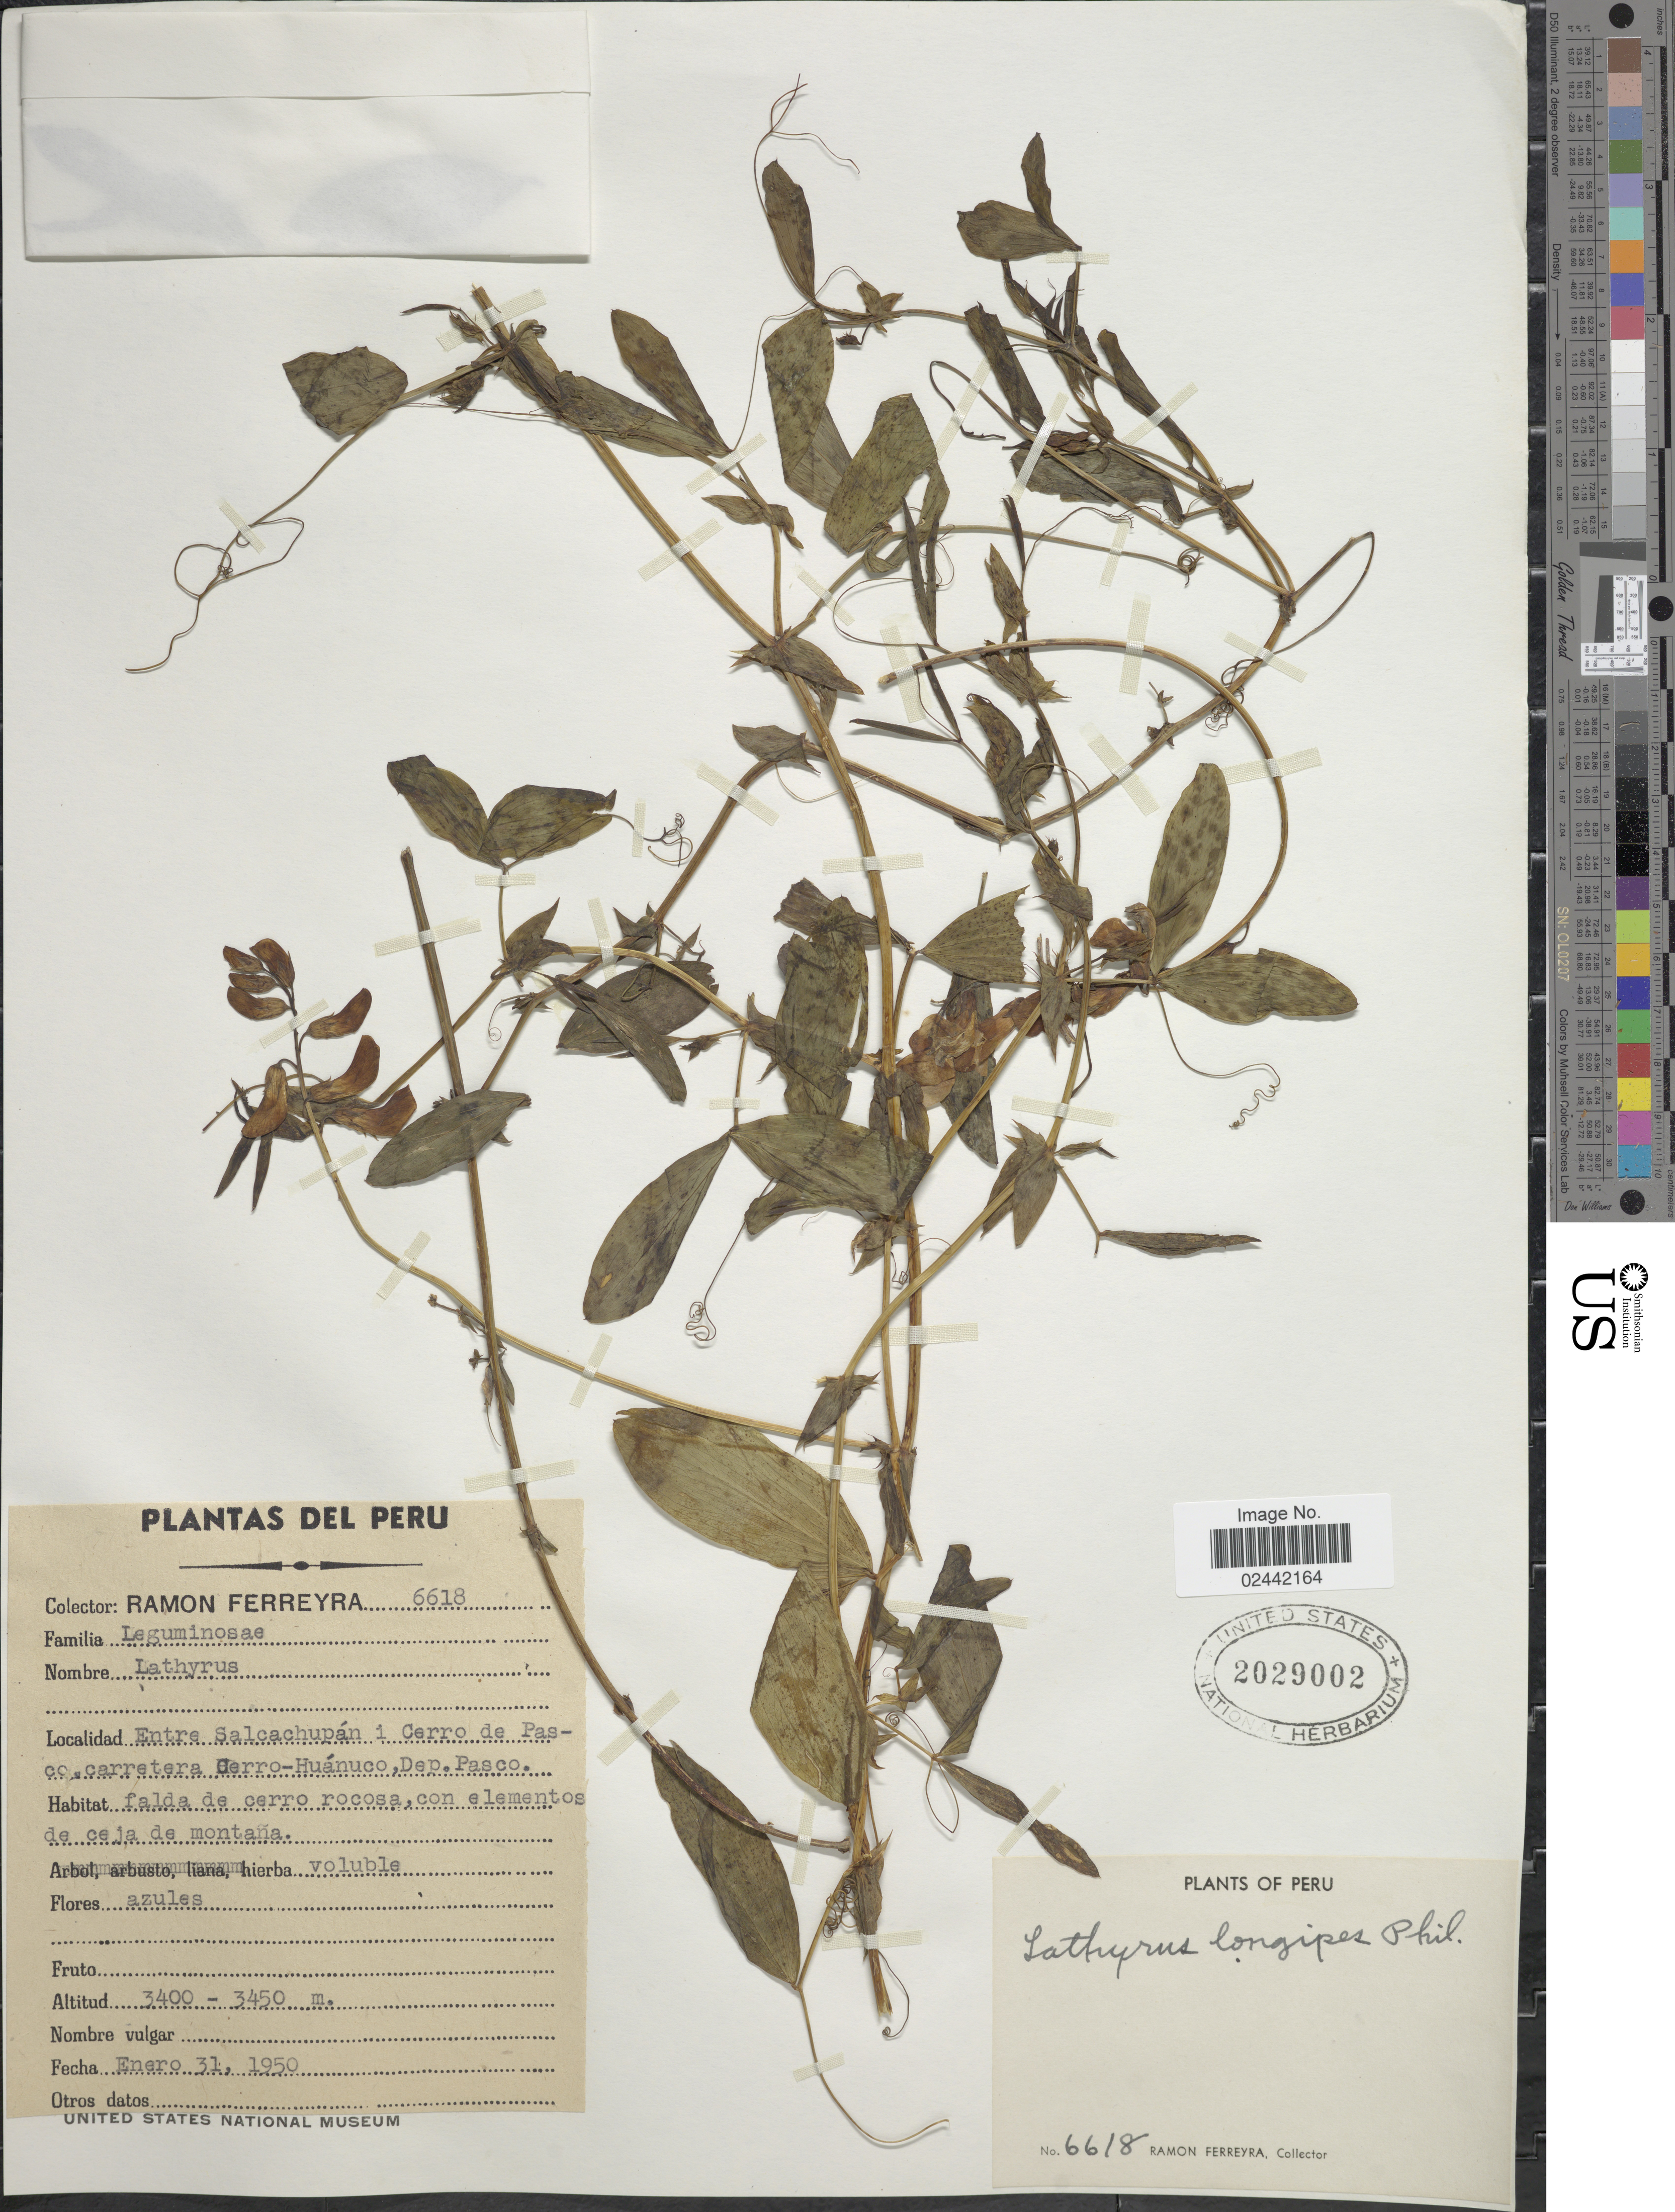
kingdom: Plantae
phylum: Tracheophyta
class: Magnoliopsida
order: Fabales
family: Fabaceae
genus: Lathyrus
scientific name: Lathyrus longipes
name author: Phil.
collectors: R. A. Ferreyra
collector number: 6618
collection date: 1950-01-31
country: Peru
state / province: Pasco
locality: Entre Salcachupan i Cerro de Pasco, carretera Herro-Huanuco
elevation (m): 3400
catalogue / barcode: US 2029002